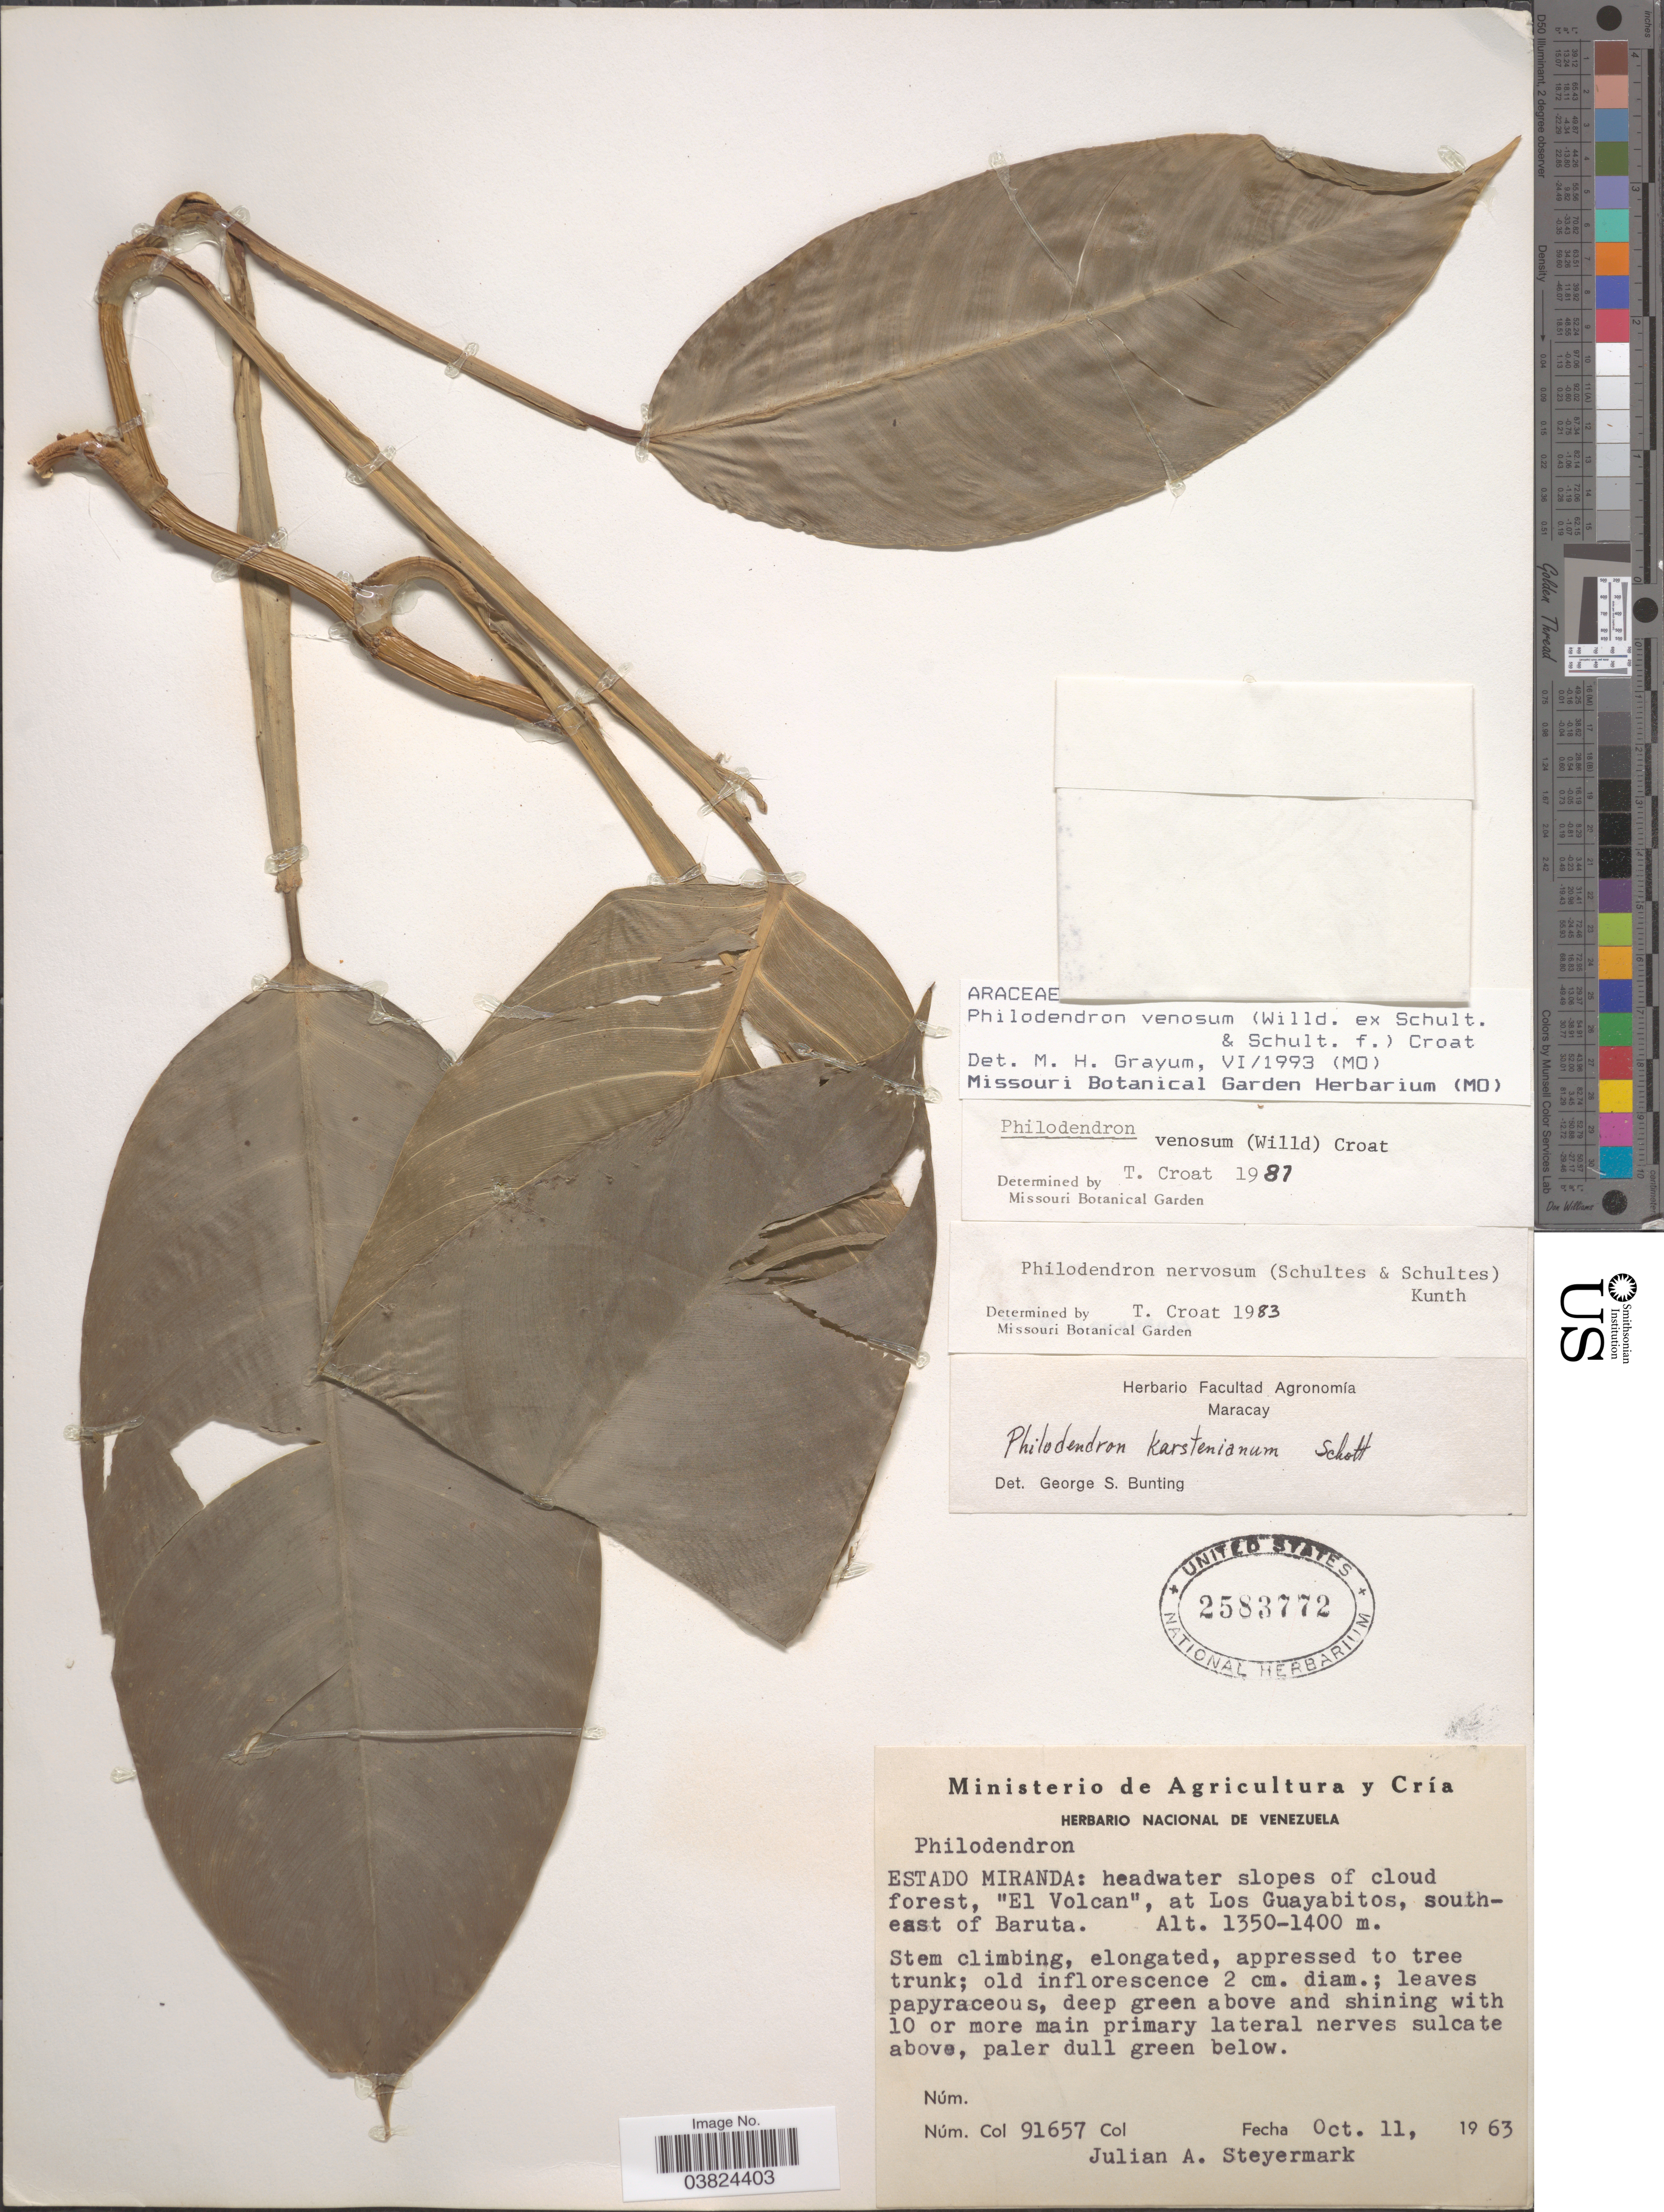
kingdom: Plantae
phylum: Tracheophyta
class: Liliopsida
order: Alismatales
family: Araceae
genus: Philodendron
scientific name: Philodendron venosum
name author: (Willd. ex Schult. & Schult. f.) Croat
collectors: J. Steyermark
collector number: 91657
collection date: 1963-10-11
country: Venezuela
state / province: Miranda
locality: Headwater slopes of cloud forest, "El Volcan", at Los Guayabitos, southeast of Baruta.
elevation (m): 1350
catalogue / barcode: US 2583772